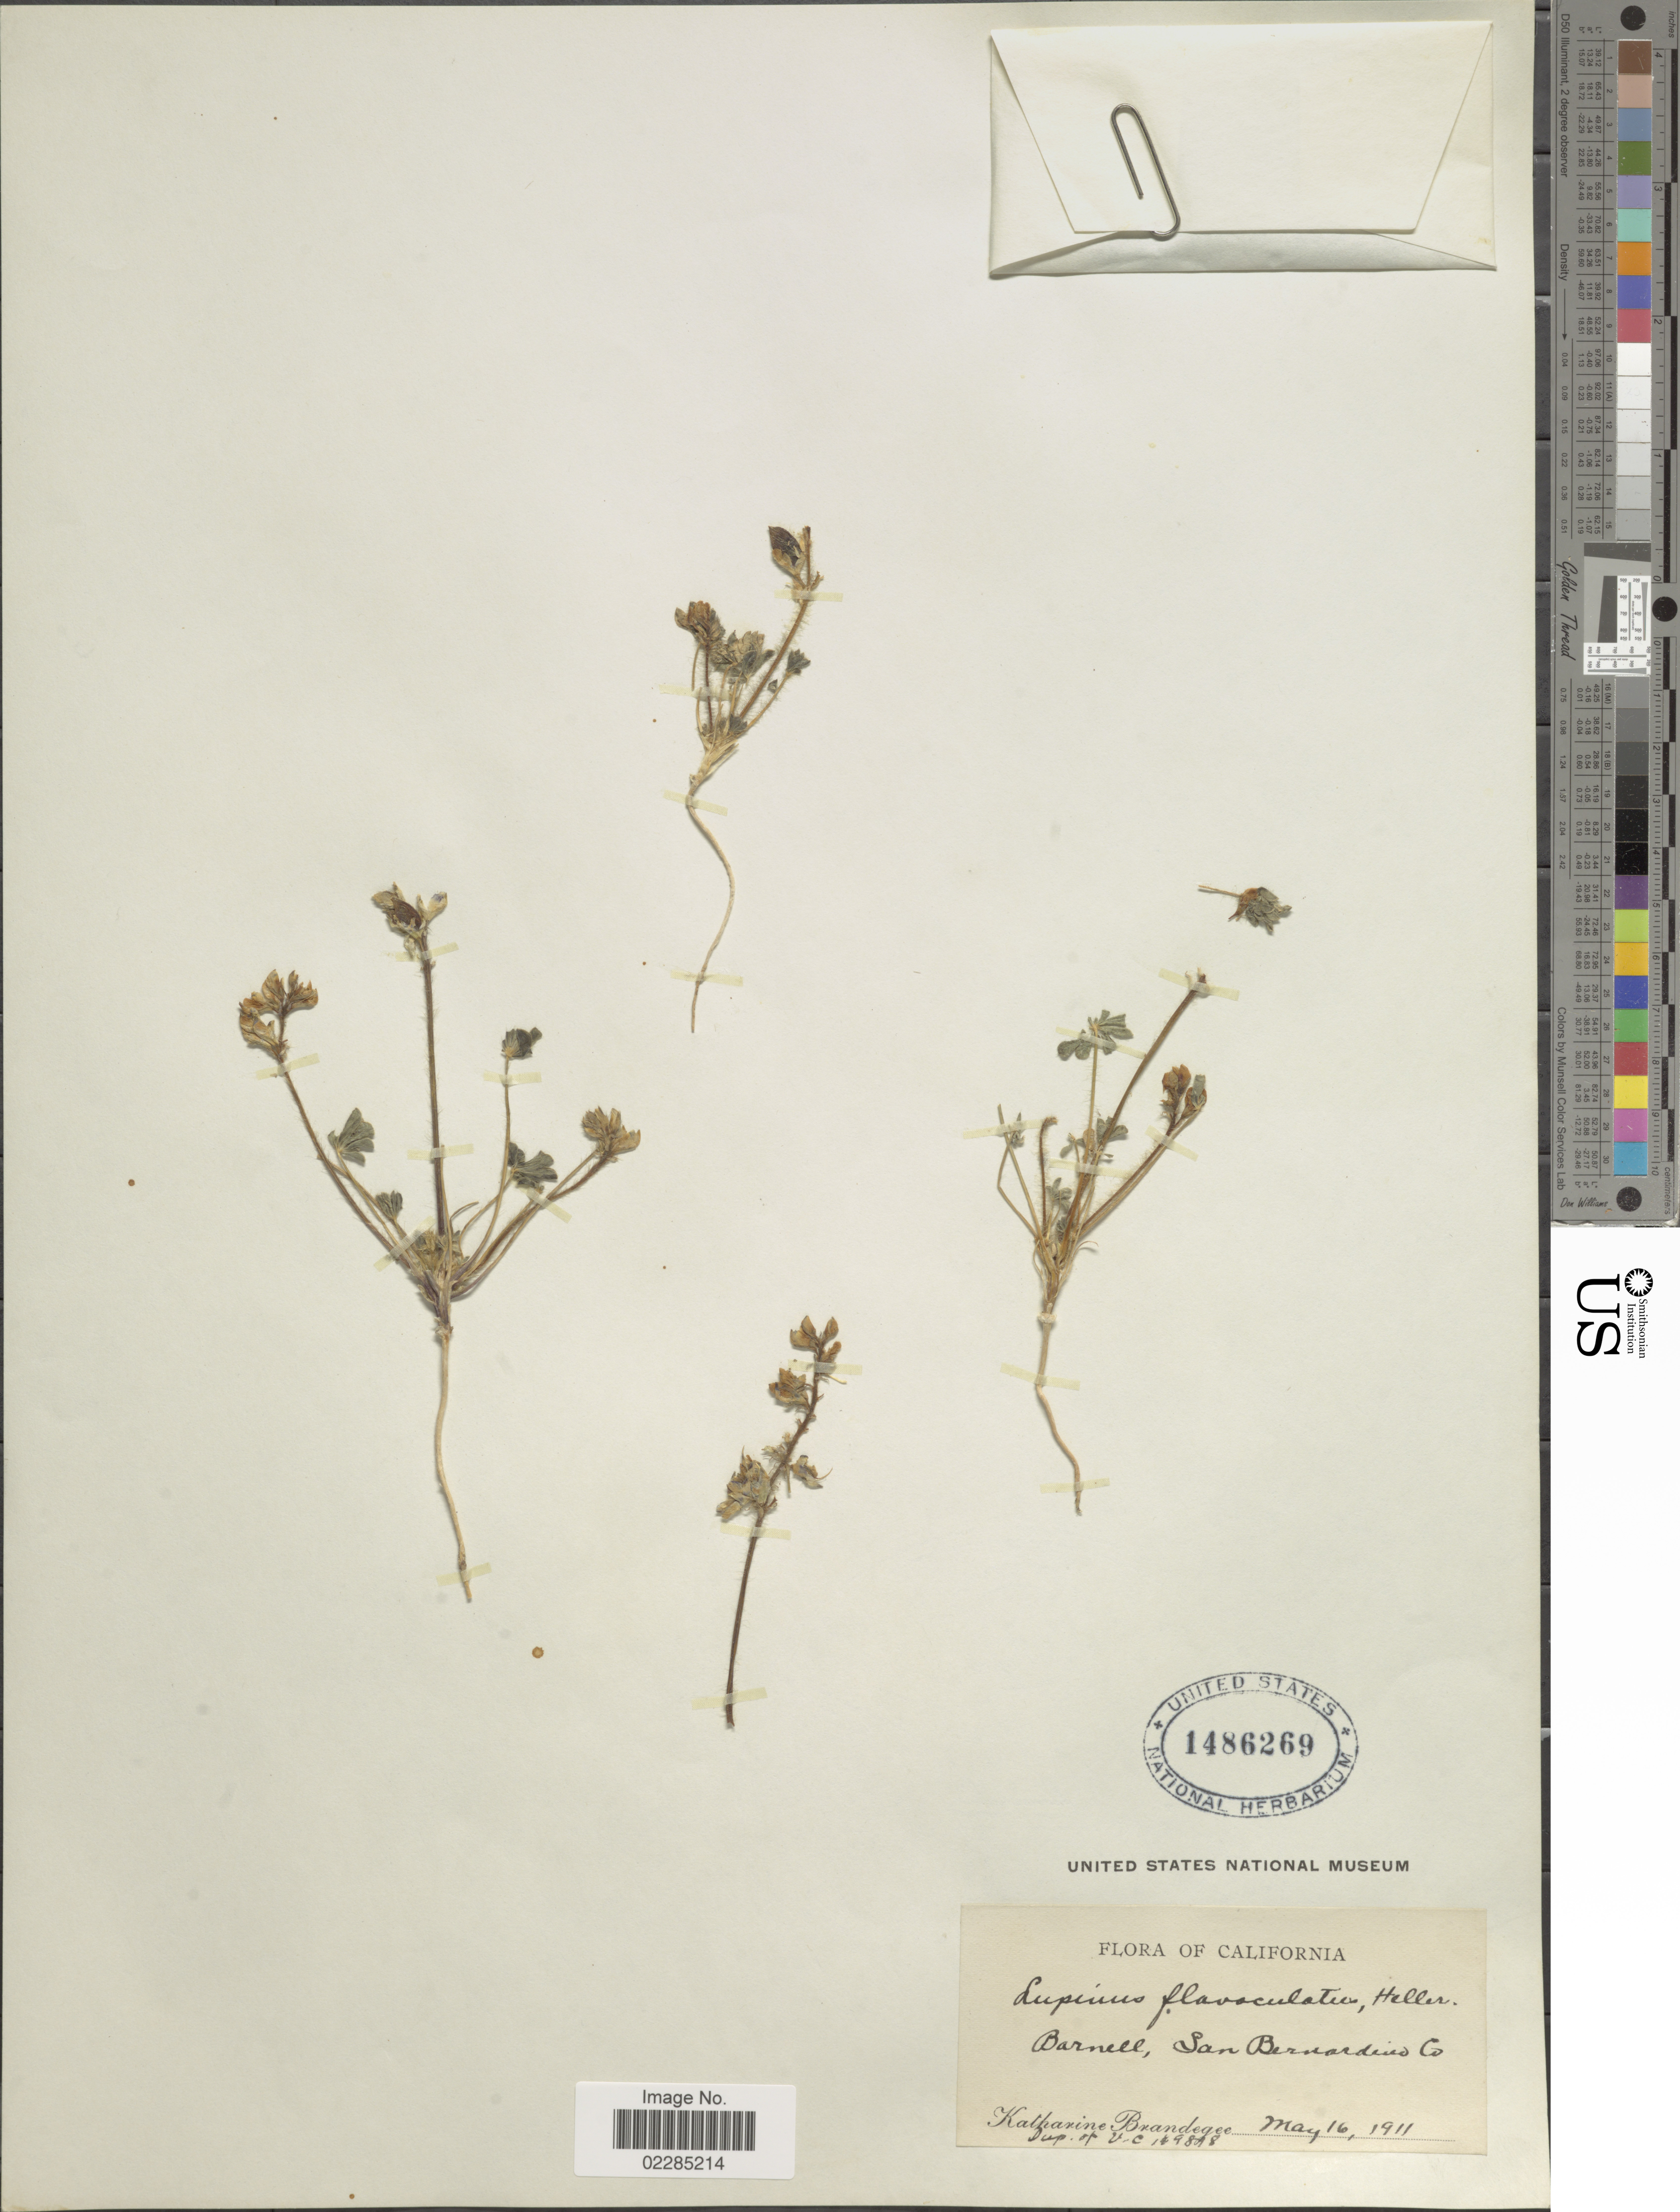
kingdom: Plantae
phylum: Tracheophyta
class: Magnoliopsida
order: Fabales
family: Fabaceae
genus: Lupinus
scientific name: Lupinus flavoculatus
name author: A. Heller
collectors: M. K. Brandegee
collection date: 1911-05-16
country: United States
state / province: California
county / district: San Bernardino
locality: Barnell, San Bernardino Co.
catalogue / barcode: US 1486269